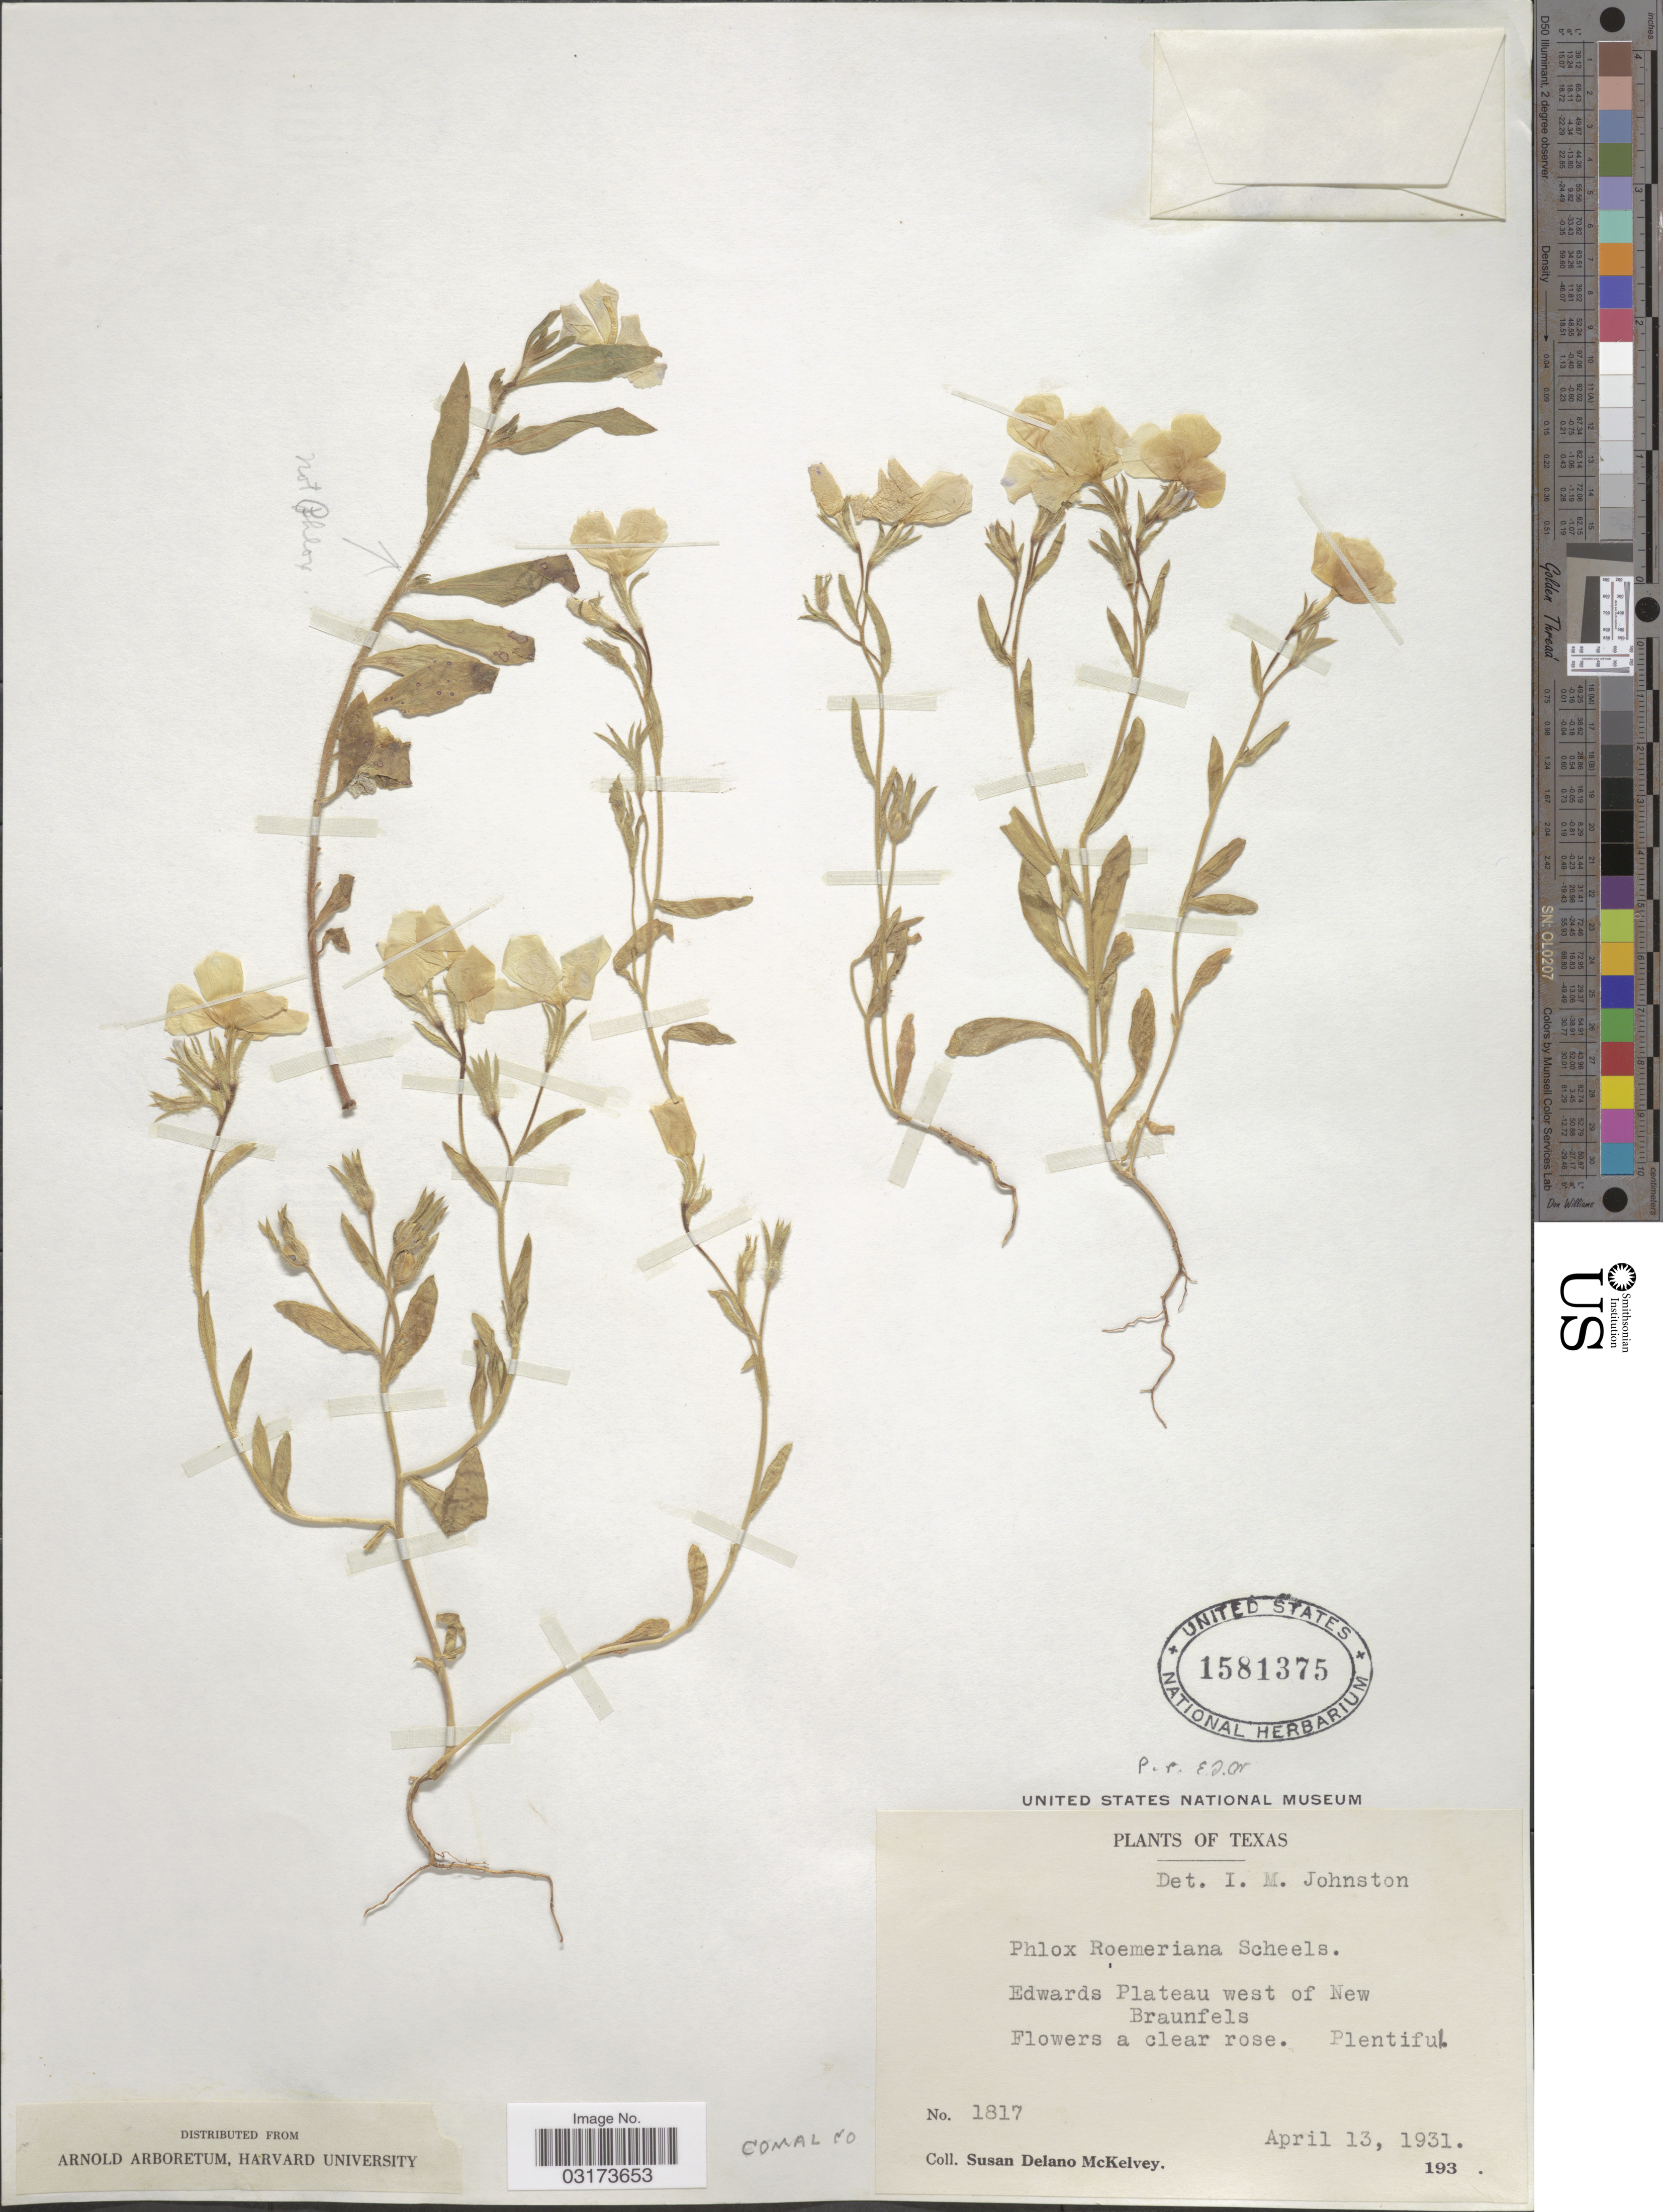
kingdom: Plantae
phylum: Tracheophyta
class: Magnoliopsida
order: Ericales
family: Polemoniaceae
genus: Phlox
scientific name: Phlox roemeriana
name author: Scheele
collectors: S. A. McKelvey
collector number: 1817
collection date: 1931-04-13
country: United States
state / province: Texas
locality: Comal Co. Edwards Plateau west of New Braunfels.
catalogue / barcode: US 1581375